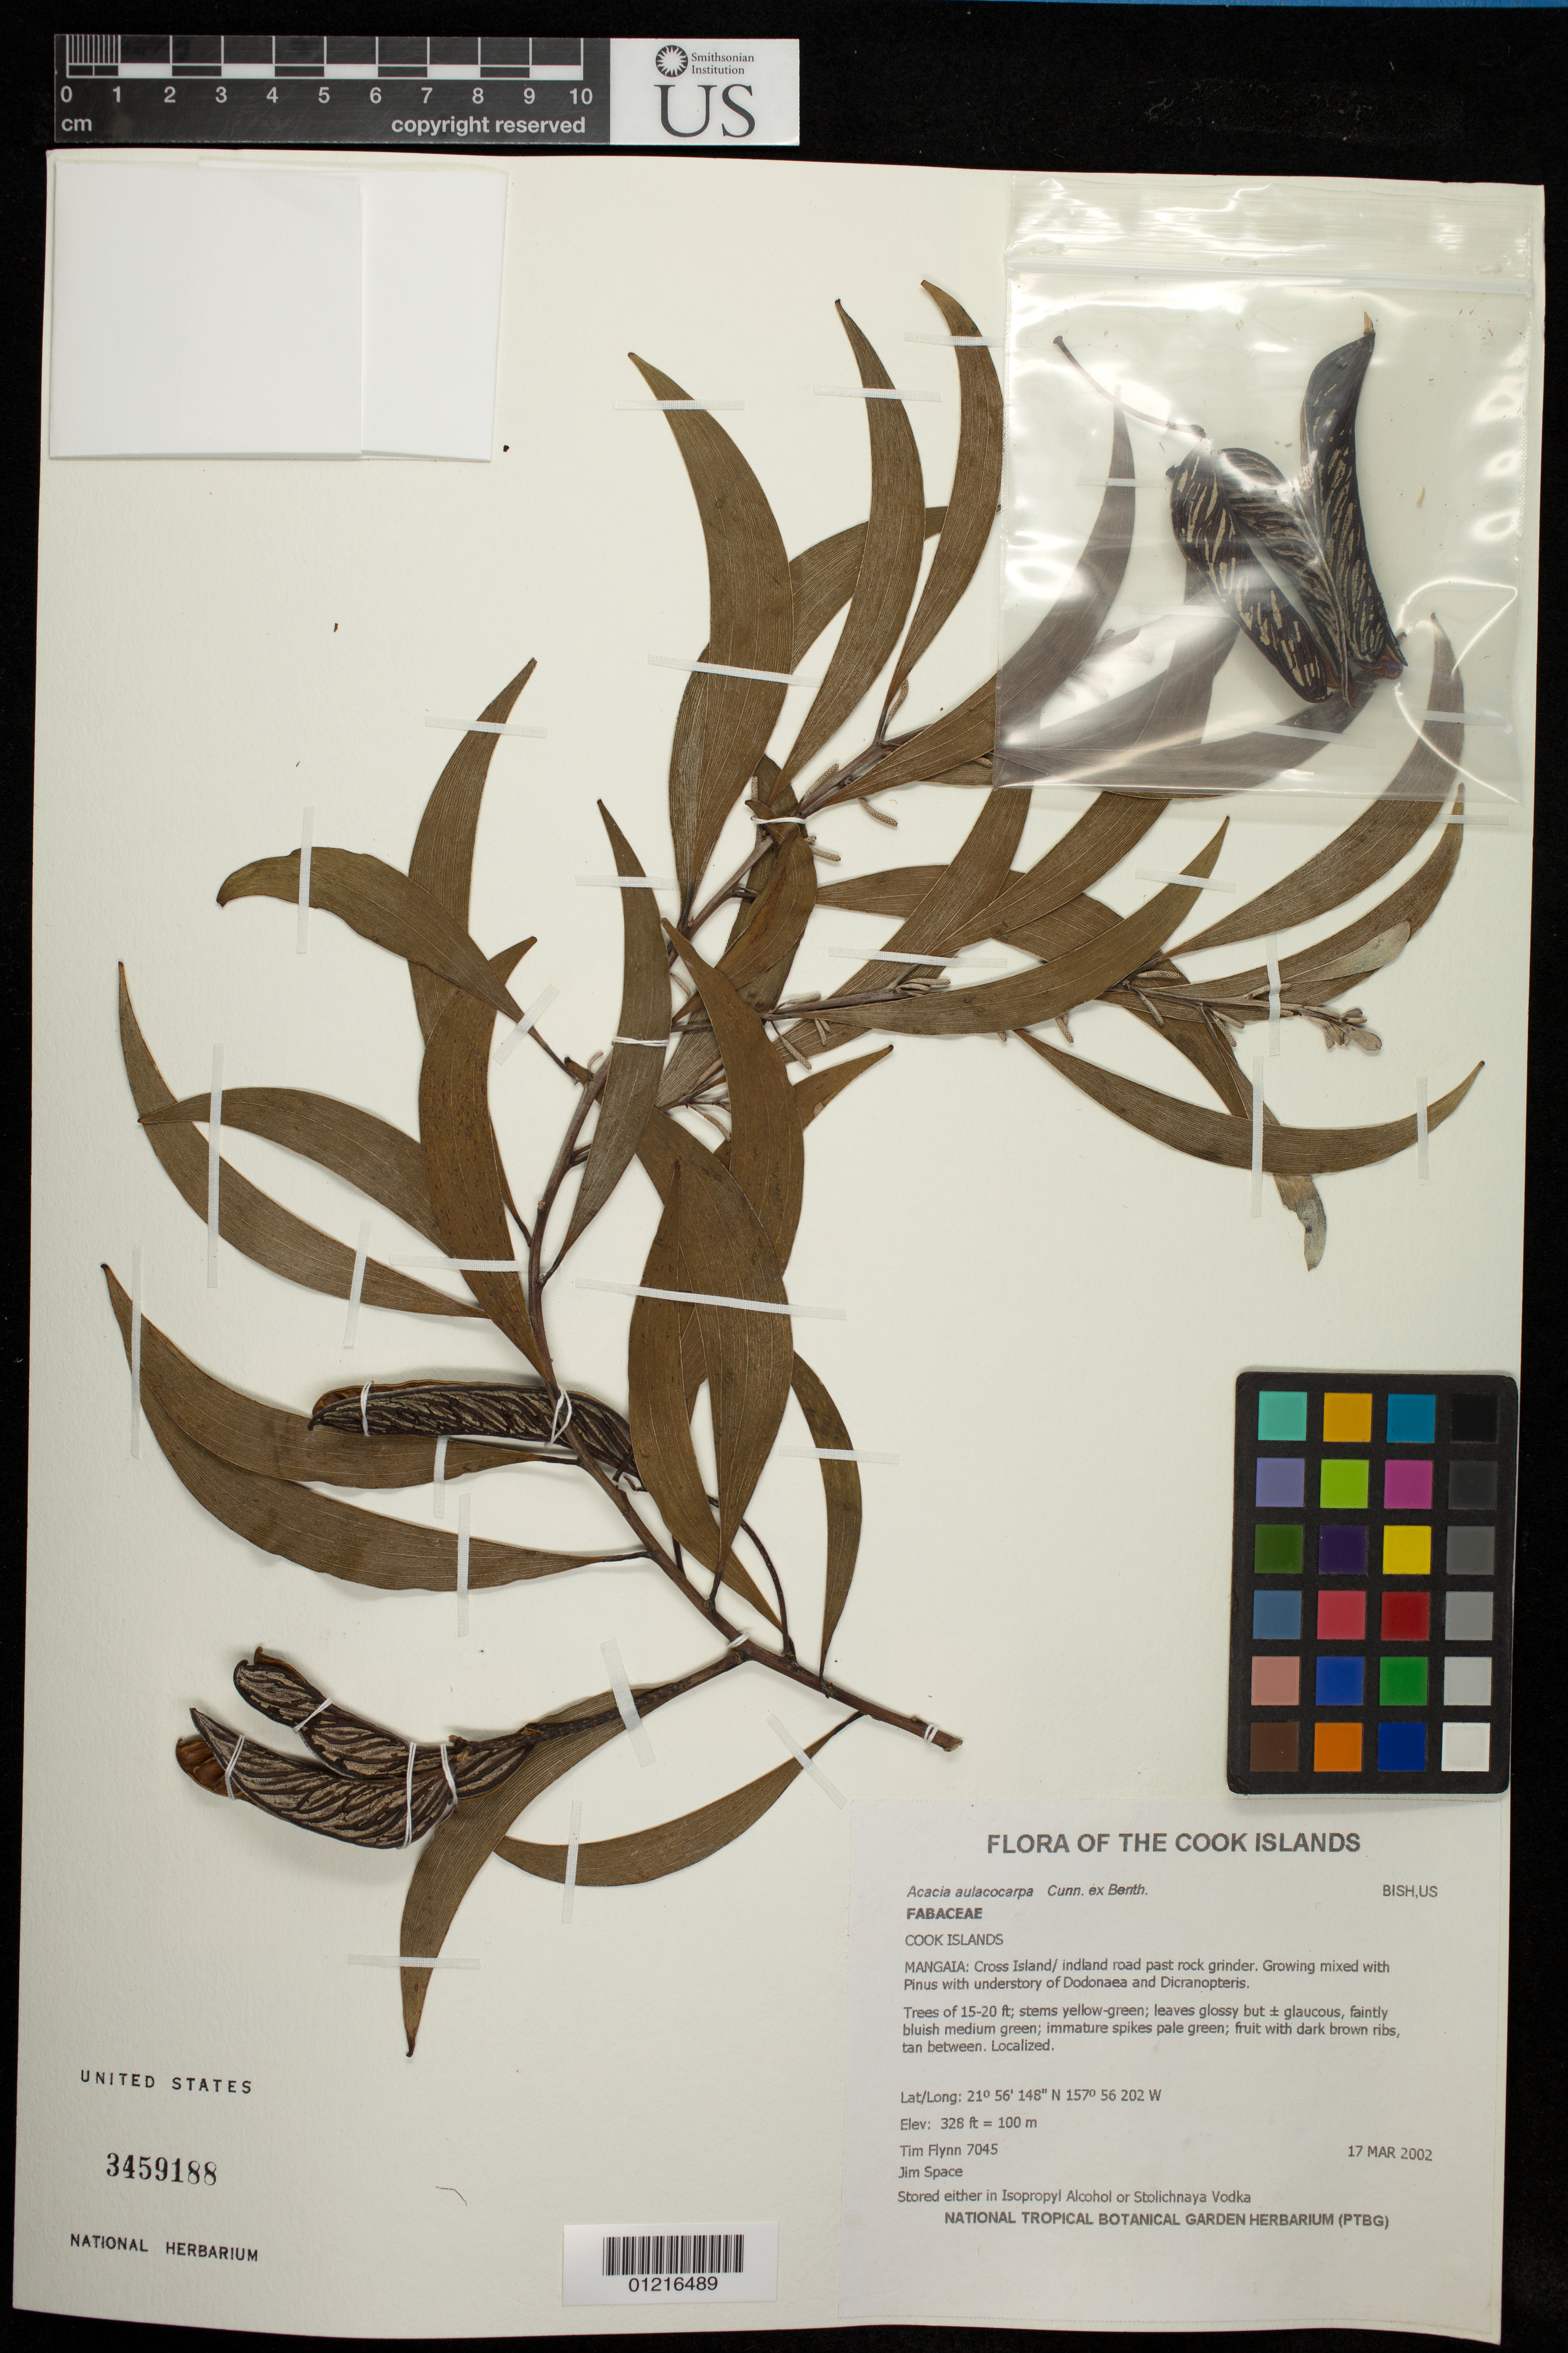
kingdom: Plantae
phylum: Tracheophyta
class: Magnoliopsida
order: Fabales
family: Fabaceae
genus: Acacia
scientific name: Acacia aulacocarpa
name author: A. Cunn. ex Benth.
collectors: T. W. Flynn & J. Space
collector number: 7045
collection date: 2002-03-17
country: Cook Islands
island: Mangaia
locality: Cross island/inland road past rock grinder.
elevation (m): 100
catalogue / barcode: US 3459188